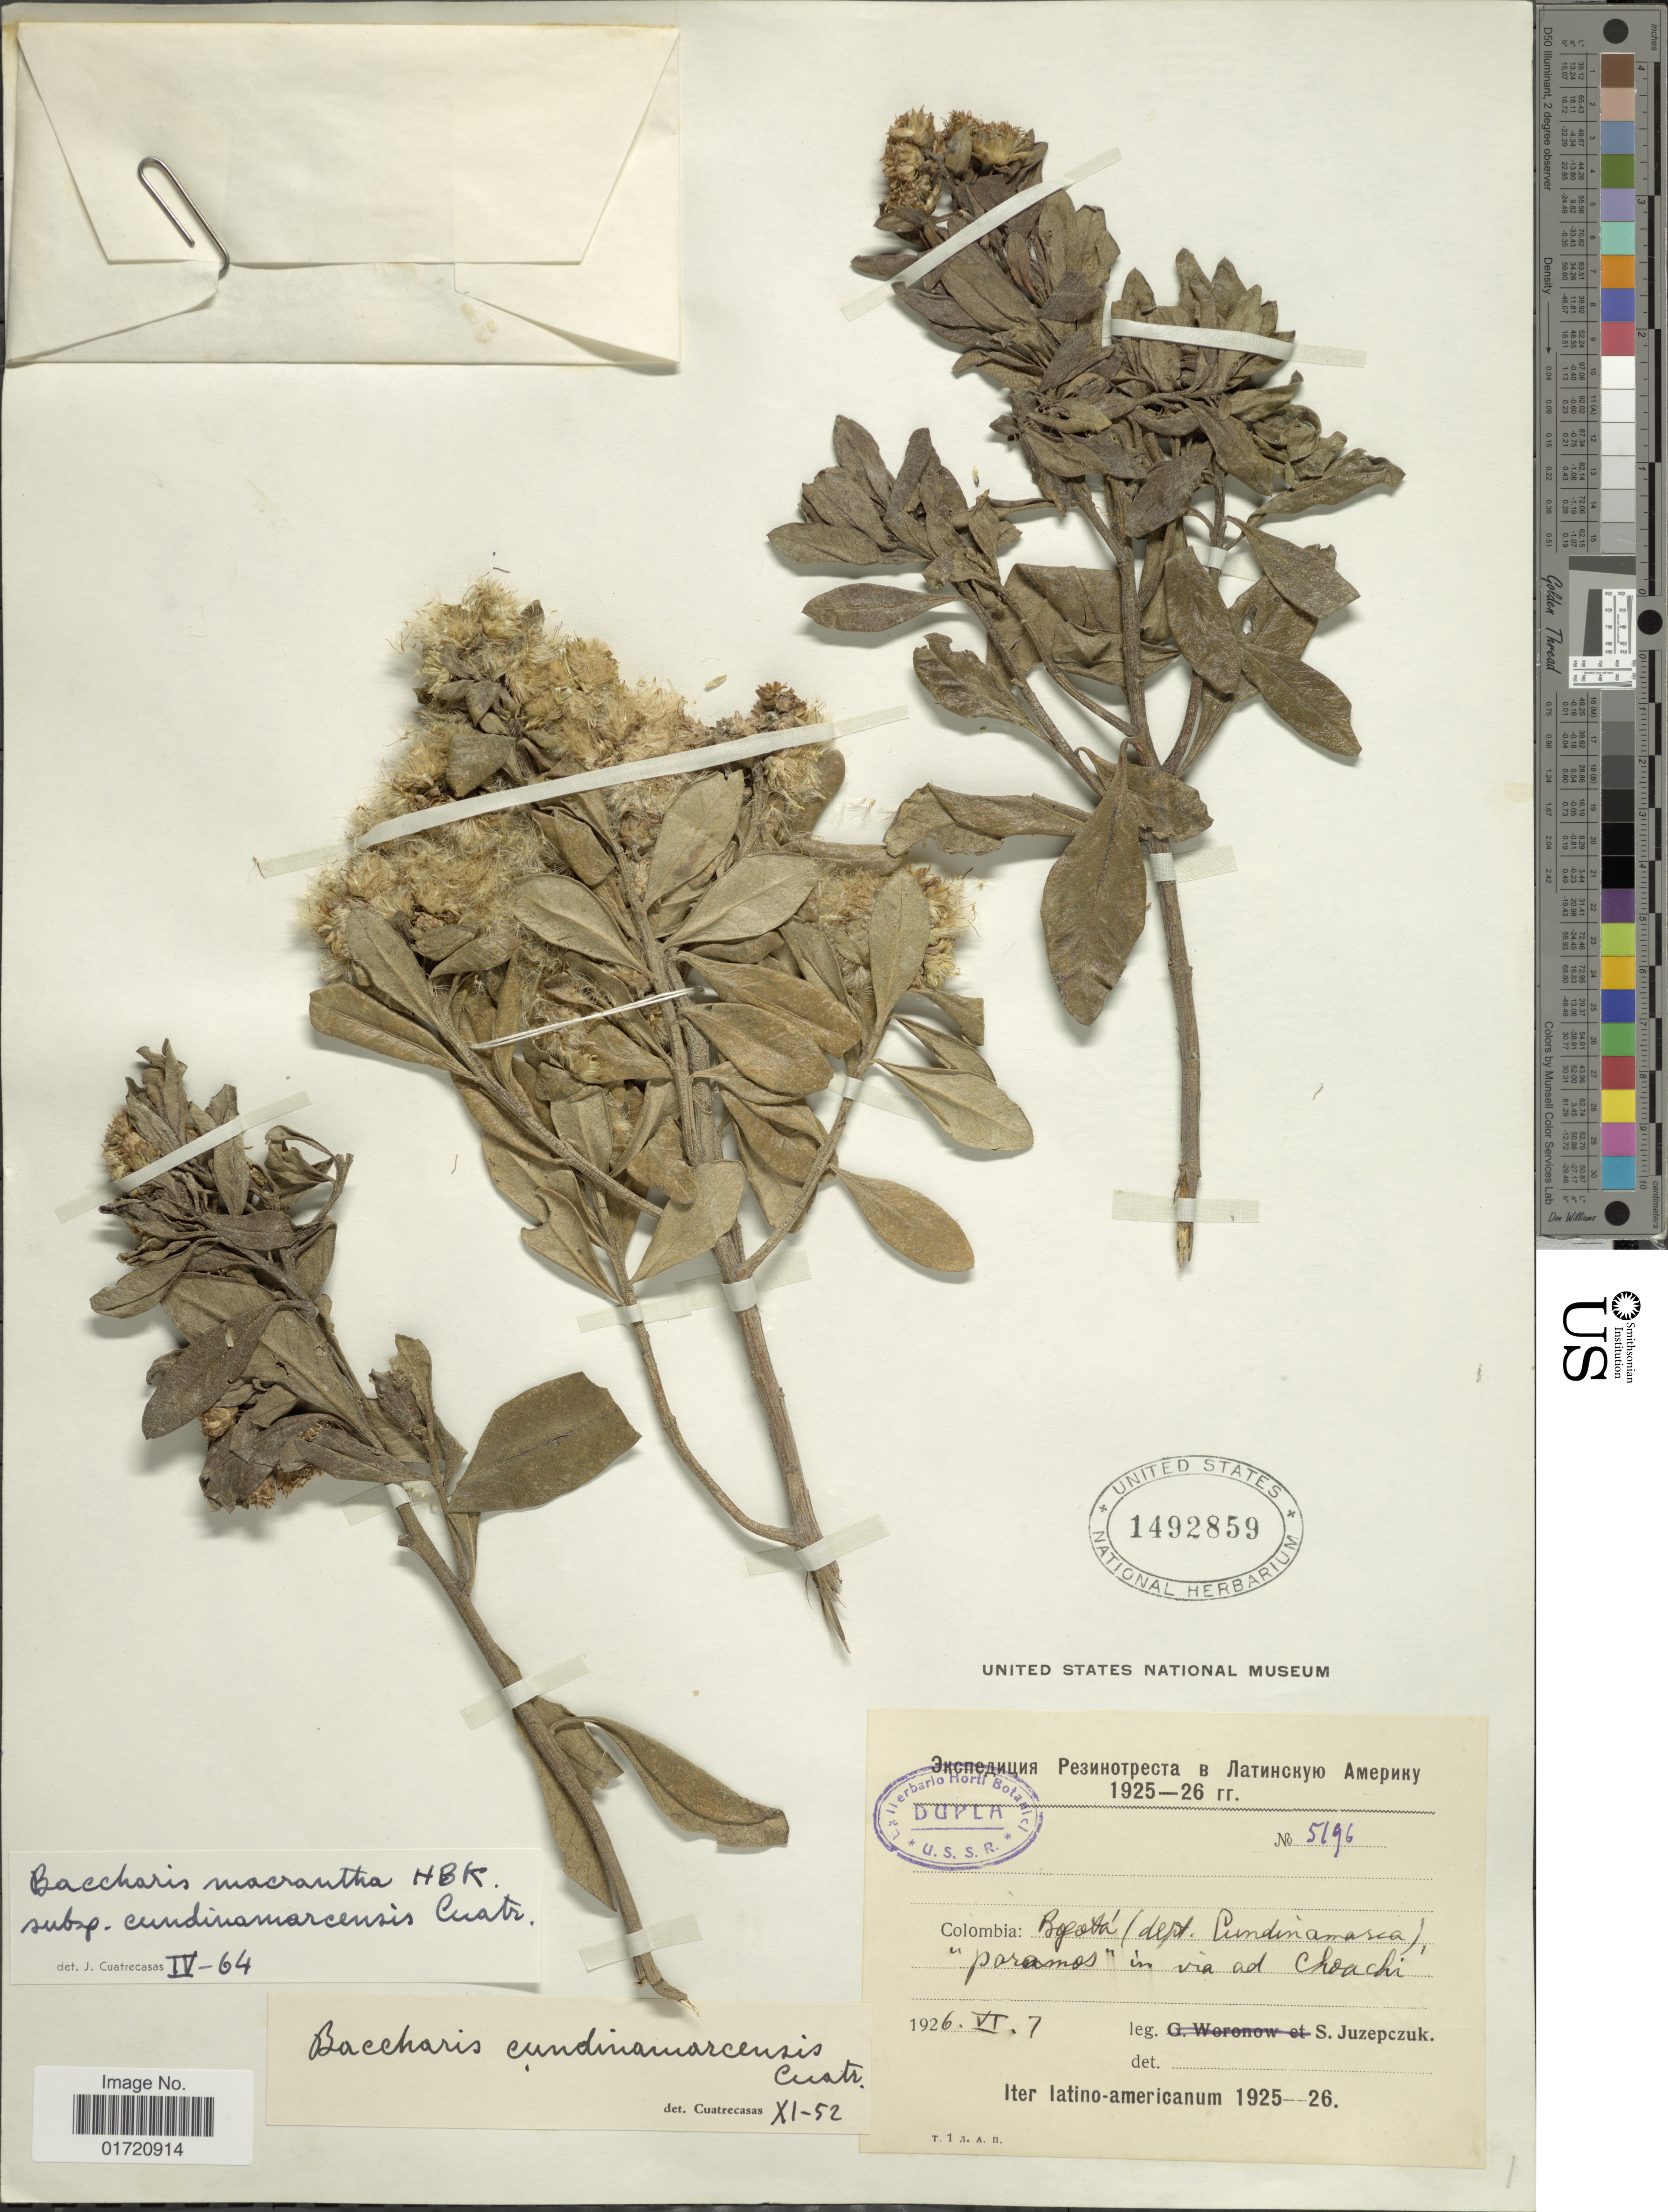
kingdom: Plantae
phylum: Tracheophyta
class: Magnoliopsida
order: Asterales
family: Asteraceae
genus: Baccharis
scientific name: Baccharis macrantha subsp. cundinamarcensis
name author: (Cuatrec.) Cuatrec.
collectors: S. V. Juzepczuk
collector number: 5196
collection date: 1926-06-07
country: Colombia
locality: Bogota (dept. Cundinamarca) paramos in via ad Choachi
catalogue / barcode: US 1492859